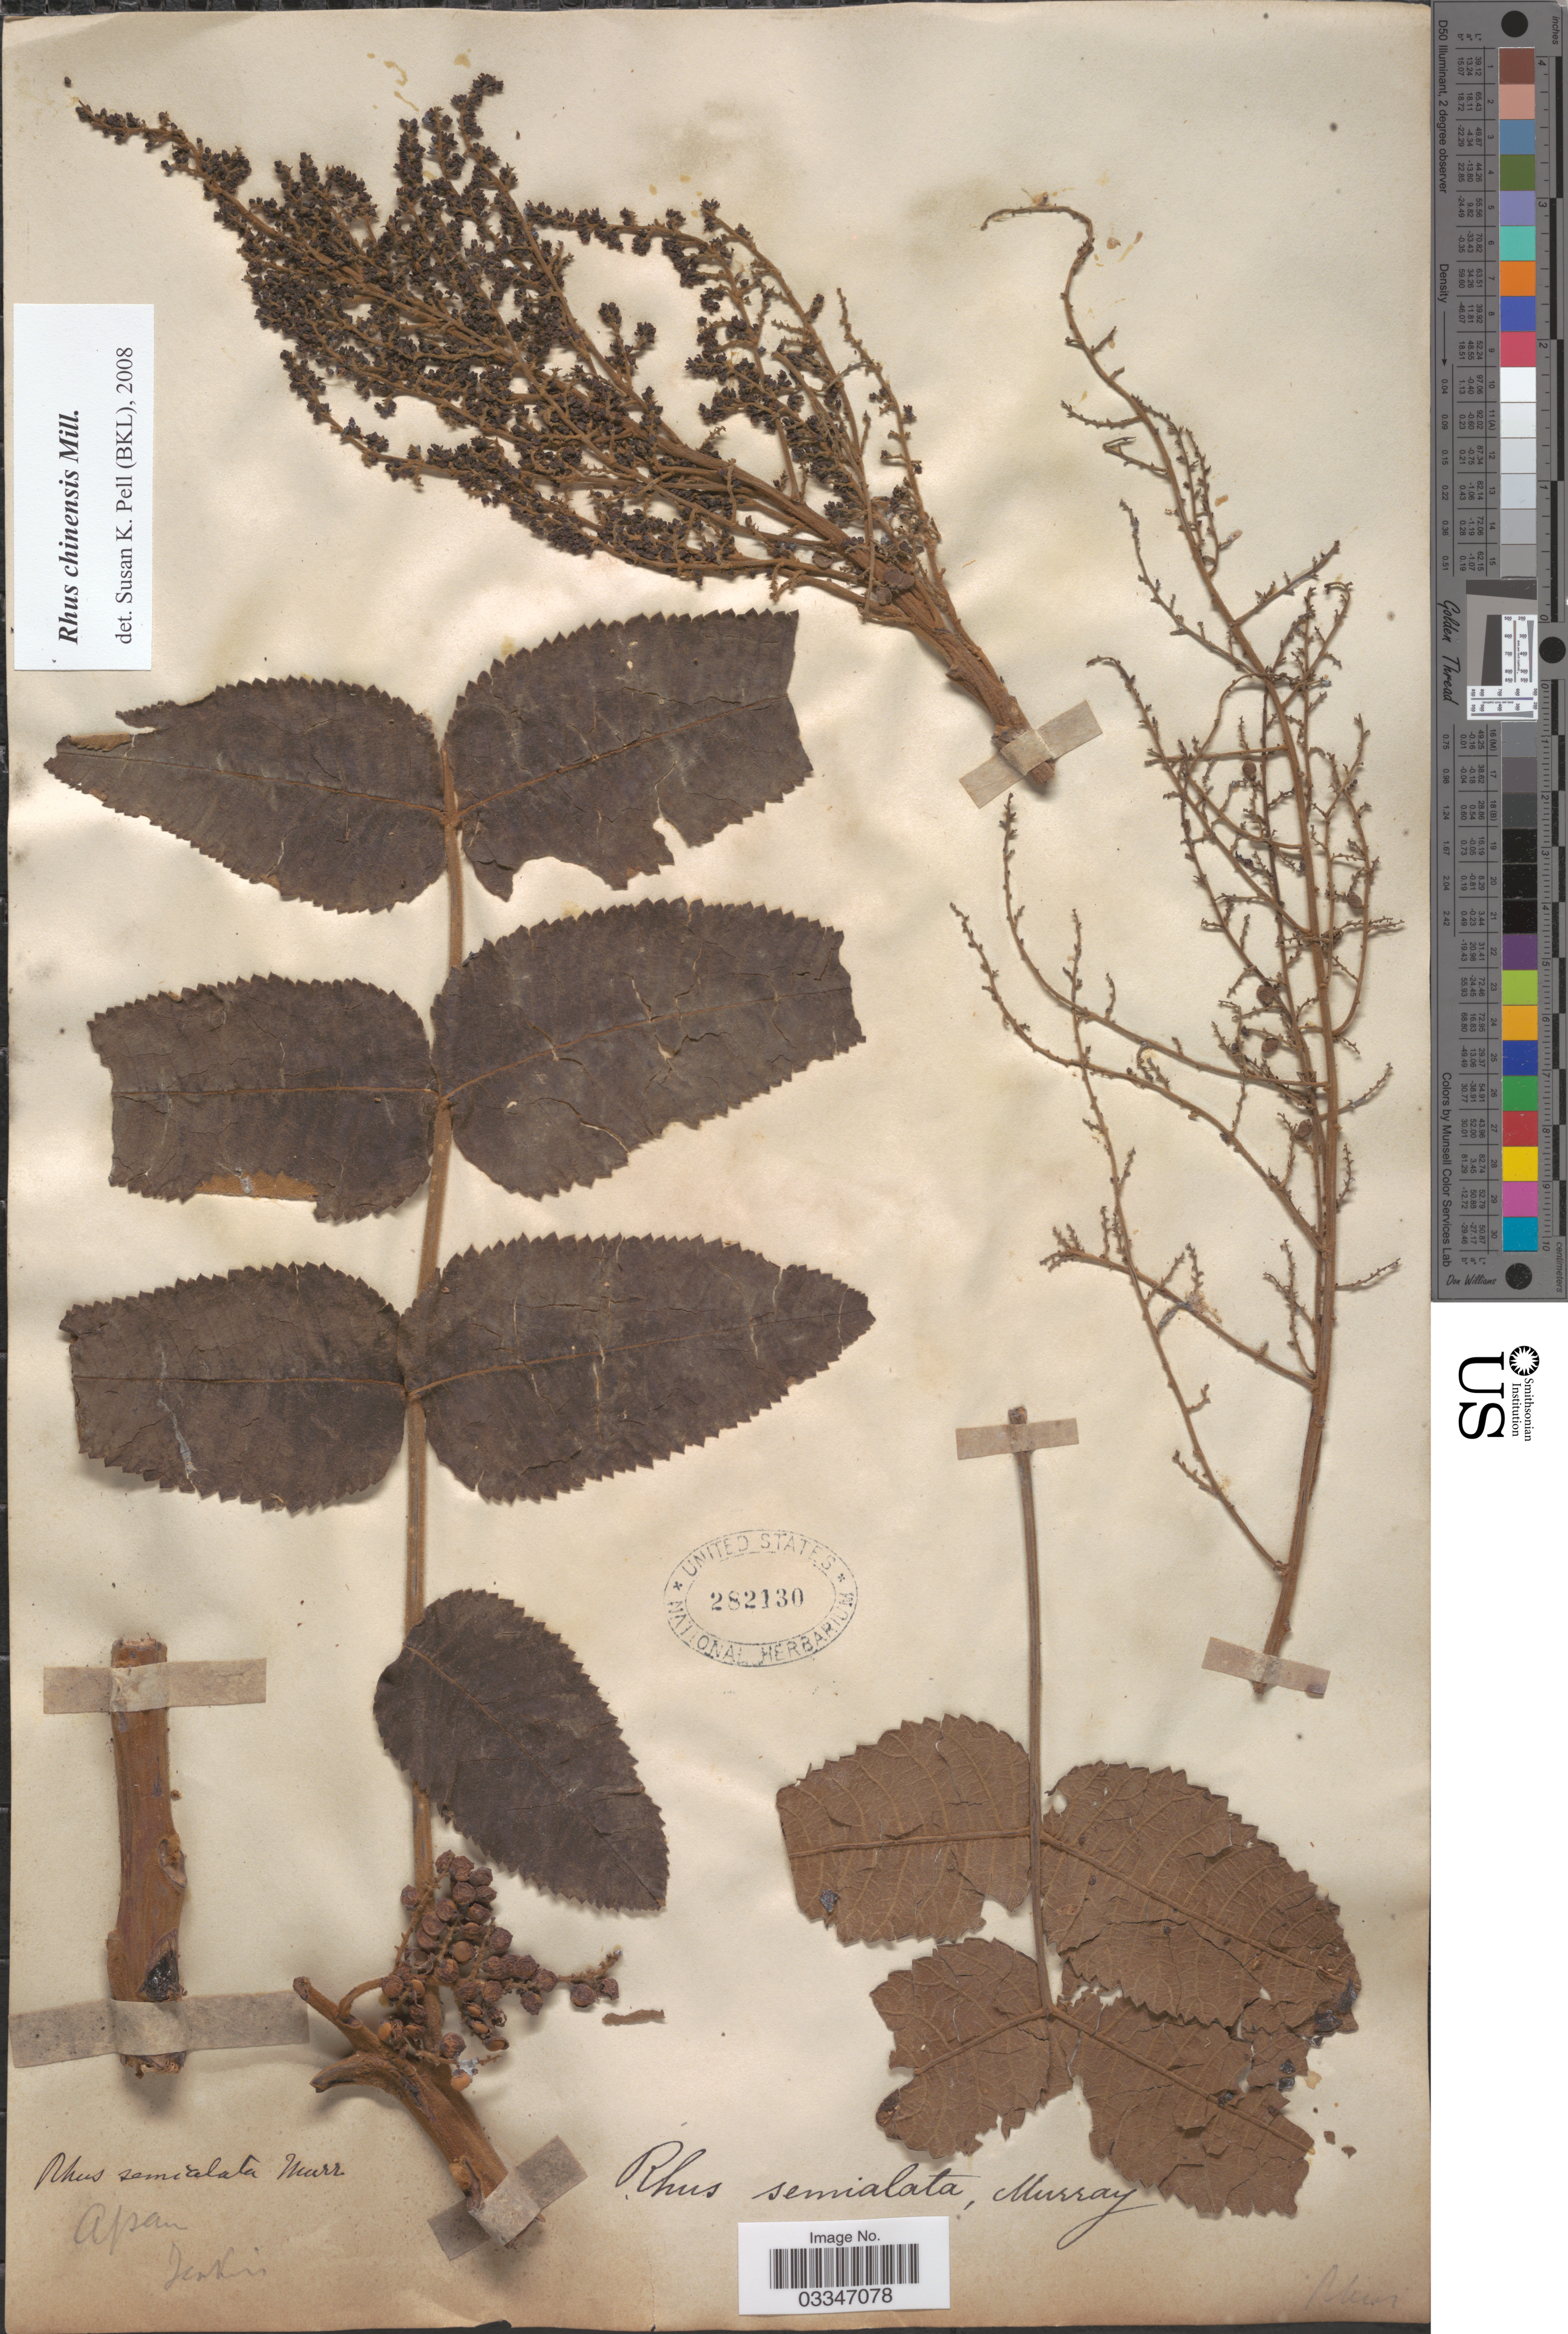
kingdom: Plantae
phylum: Tracheophyta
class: Magnoliopsida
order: Sapindales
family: Anacardiaceae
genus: Rhus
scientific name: Rhus chinensis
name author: Mill.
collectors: -. Jenkins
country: India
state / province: Assam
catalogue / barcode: US 282130